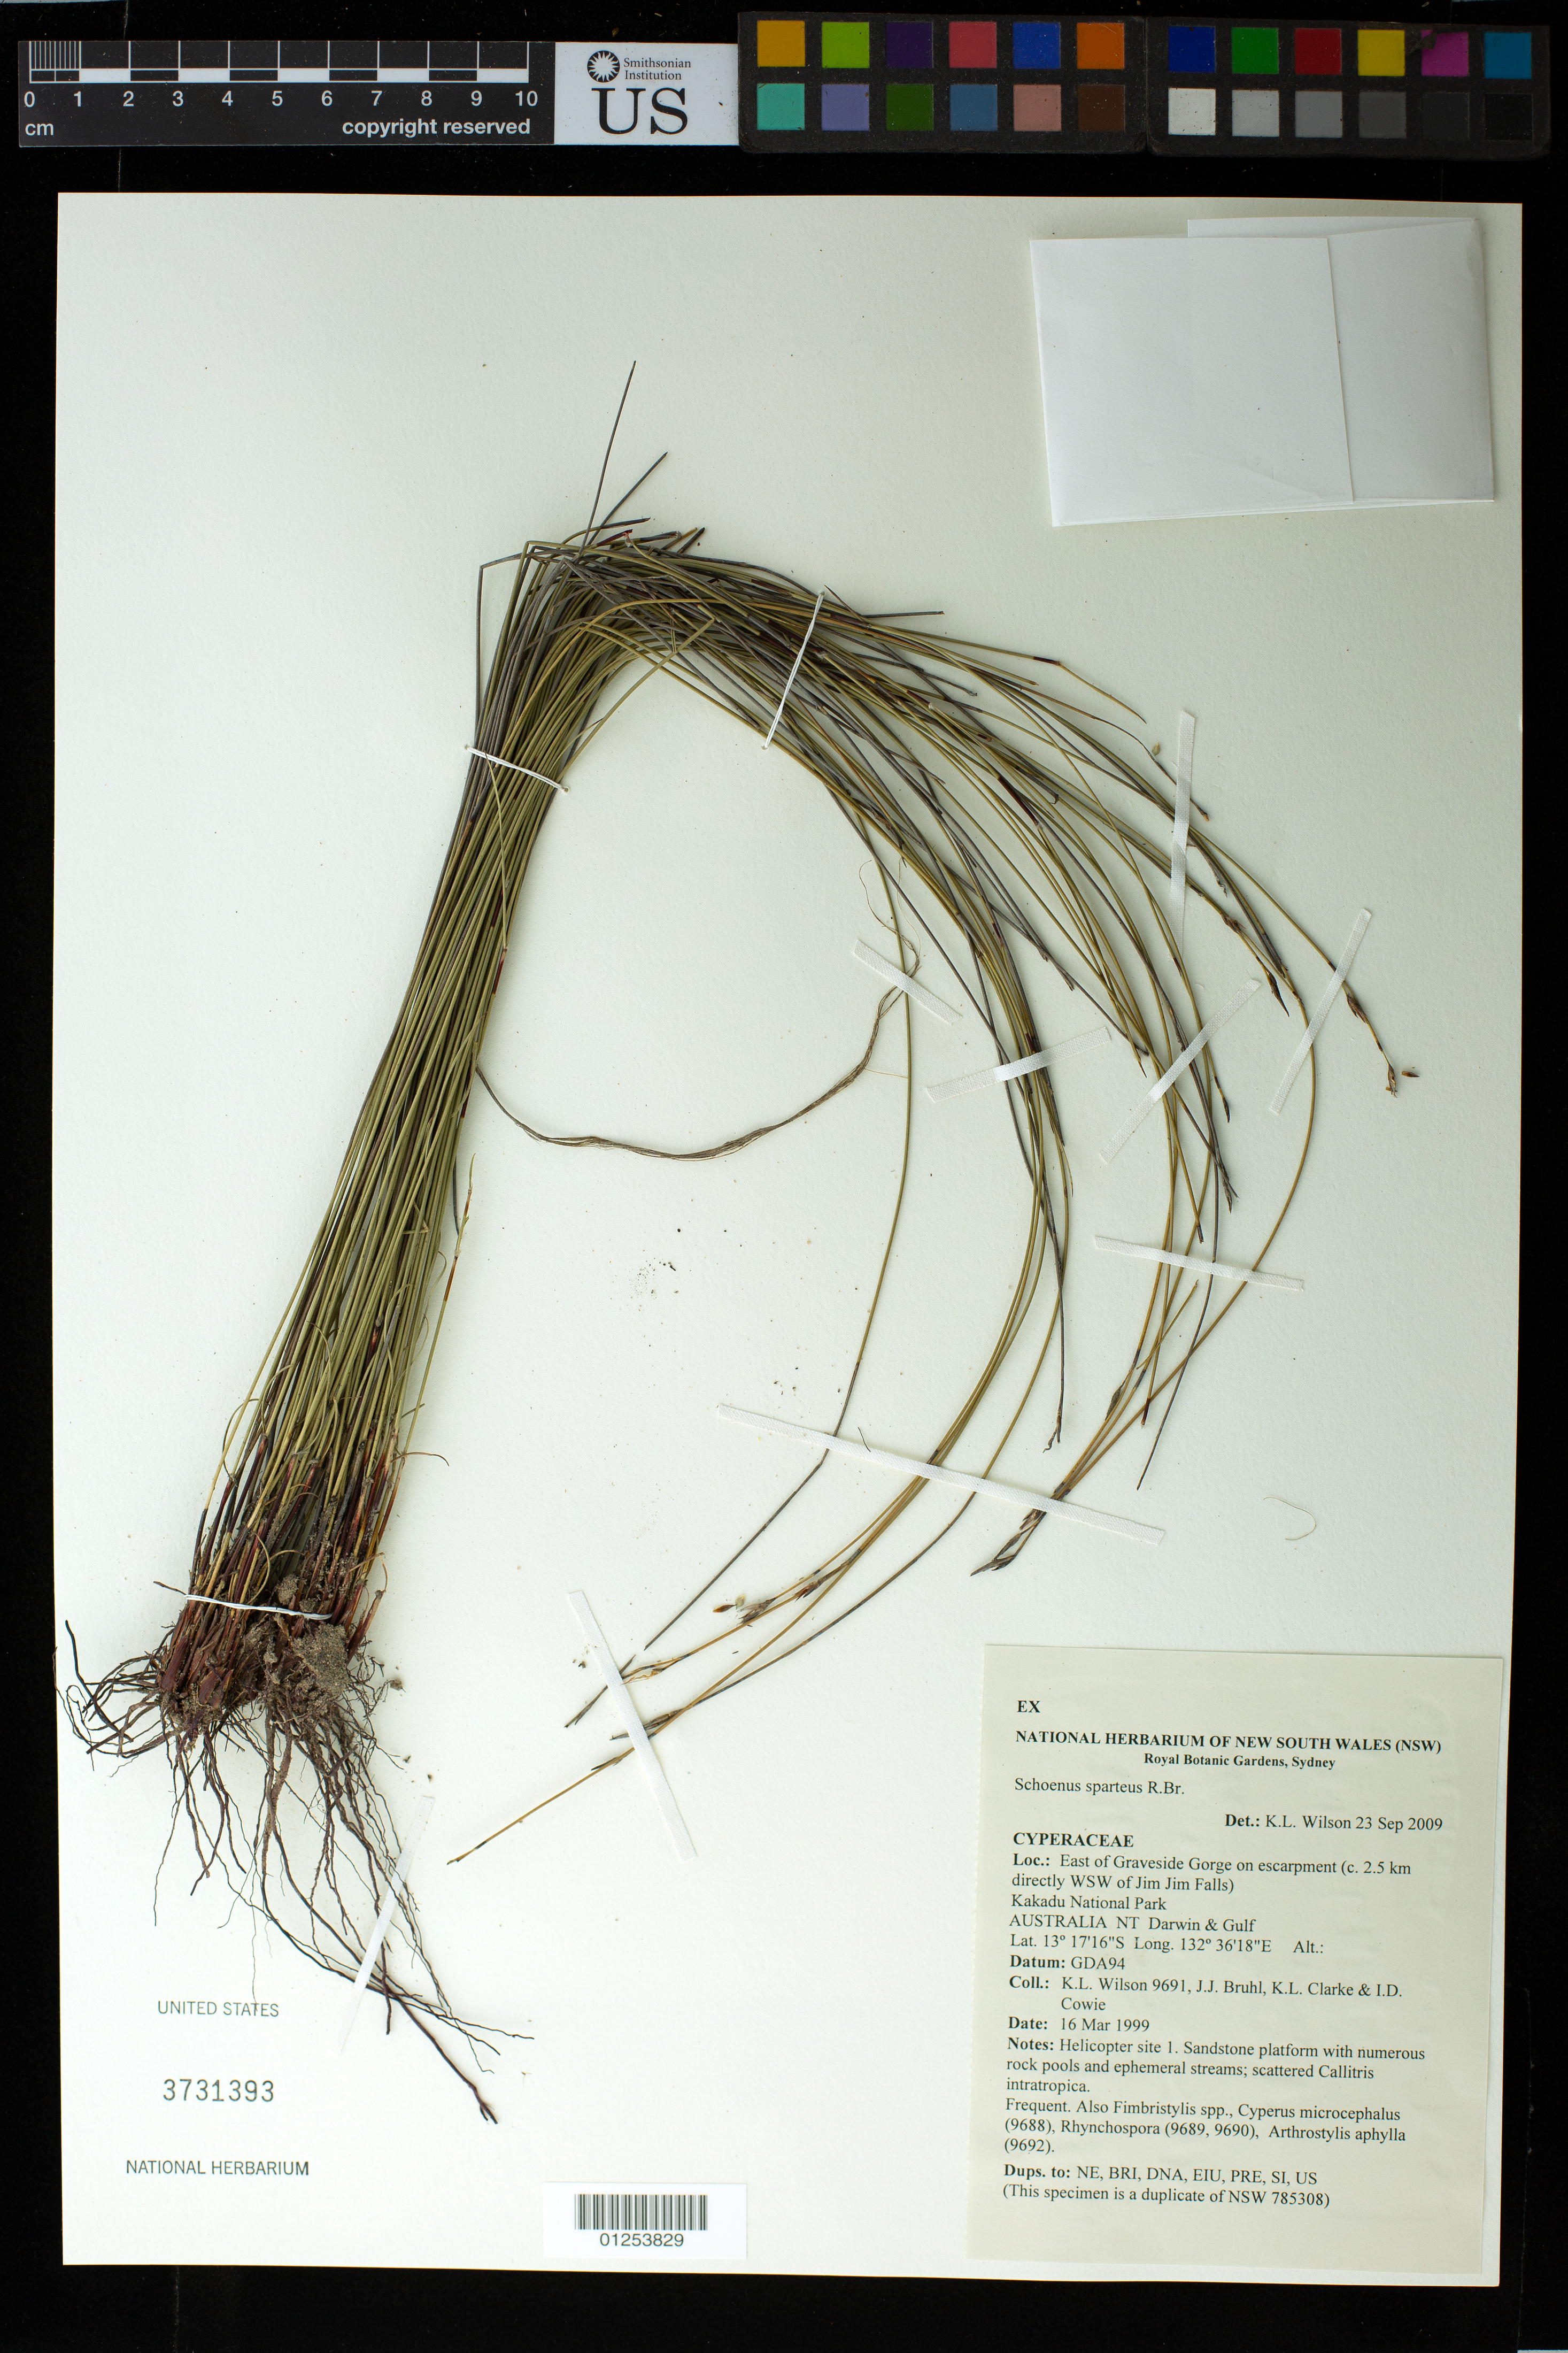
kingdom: Plantae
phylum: Tracheophyta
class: Liliopsida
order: Poales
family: Cyperaceae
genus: Schoenus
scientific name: Schoenus sparteus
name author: R. Br.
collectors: K. L. Wilson, J. Bruhl, K. Clarke & I. Cowie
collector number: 9691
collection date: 1999-03-16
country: Australia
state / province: Northern Territory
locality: East of Graveside Gorge on escarpment (c. 2.5 km directly WSW of Jim Jim Falls) Darwin & Gulf.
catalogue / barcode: US 3731393